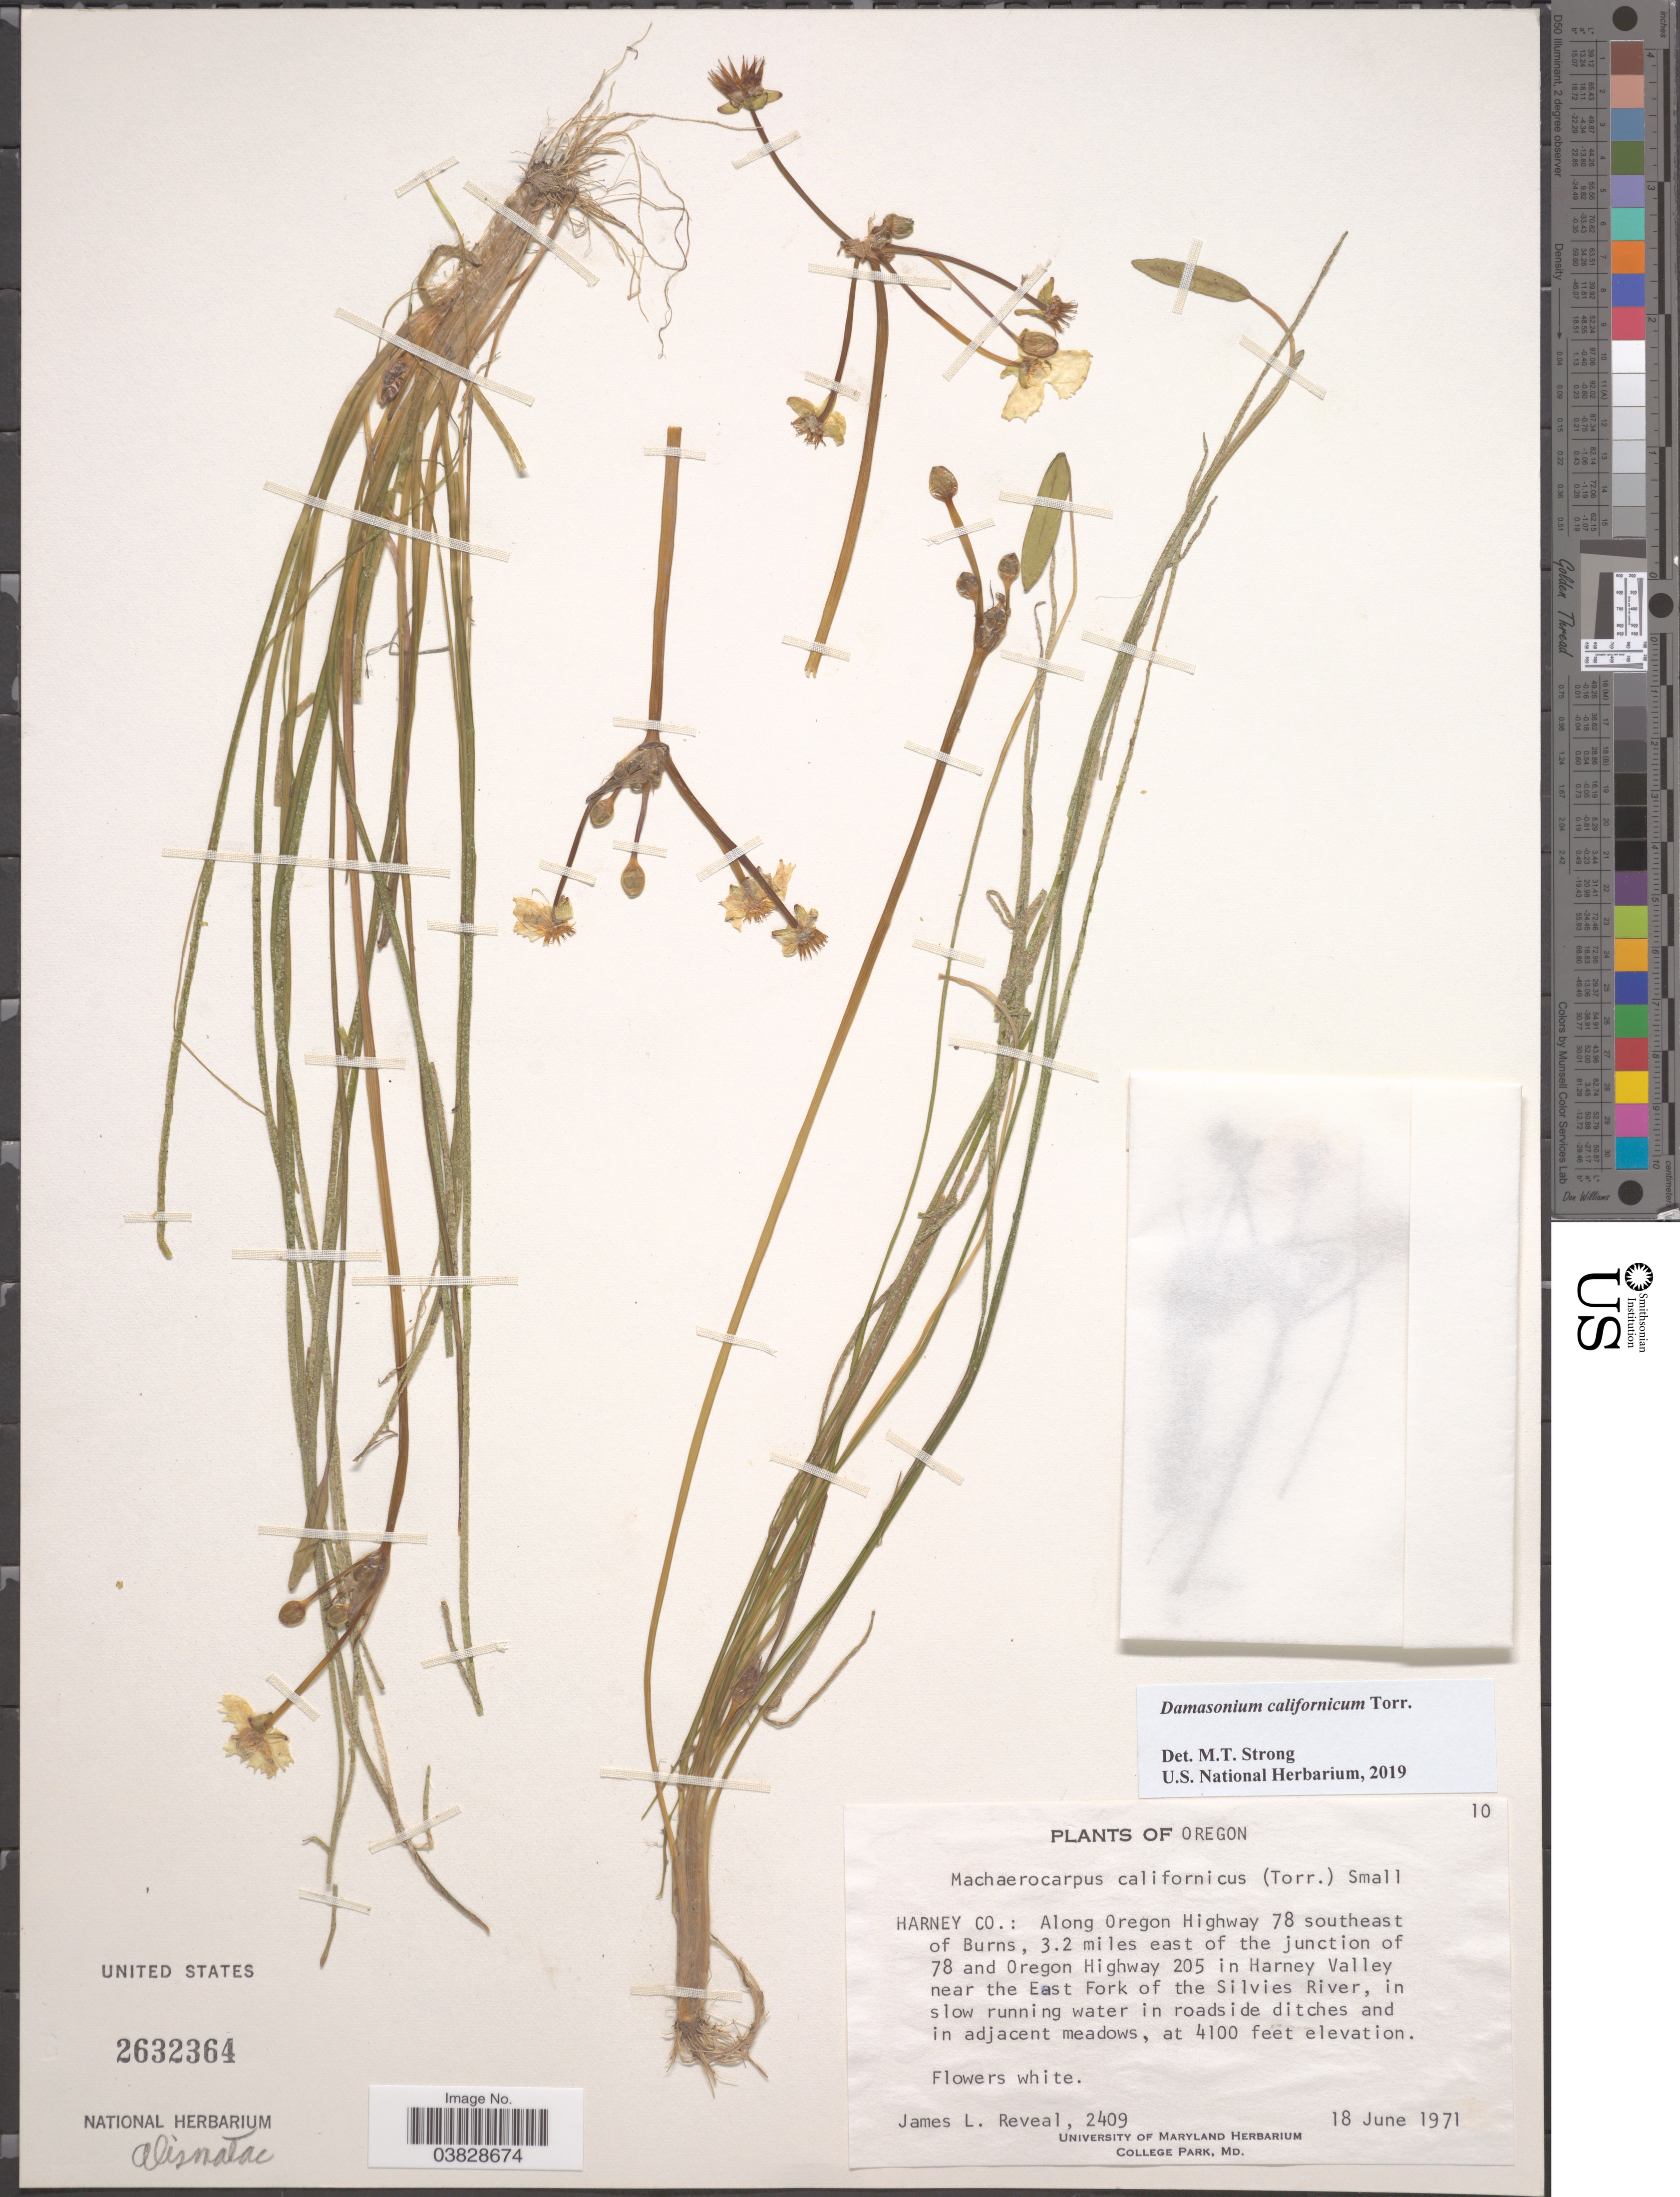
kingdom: Plantae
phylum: Tracheophyta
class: Liliopsida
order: Alismatales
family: Alismataceae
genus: Damasonium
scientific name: Damasonium californicum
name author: Torr.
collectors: J. L. Reveal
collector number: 2409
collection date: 1971-06-18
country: United States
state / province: Oregon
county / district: Harney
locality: Harney Co.: Along Oregon Highway 78 southeast of Burns, 3.2 miles east of the junction of 78 and Oregon Highway 205 in Harney Valley near the East Fork of the Silvies River, in slow running water in roadside ditches and in adjacent meadows.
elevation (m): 1250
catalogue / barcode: US 2632364